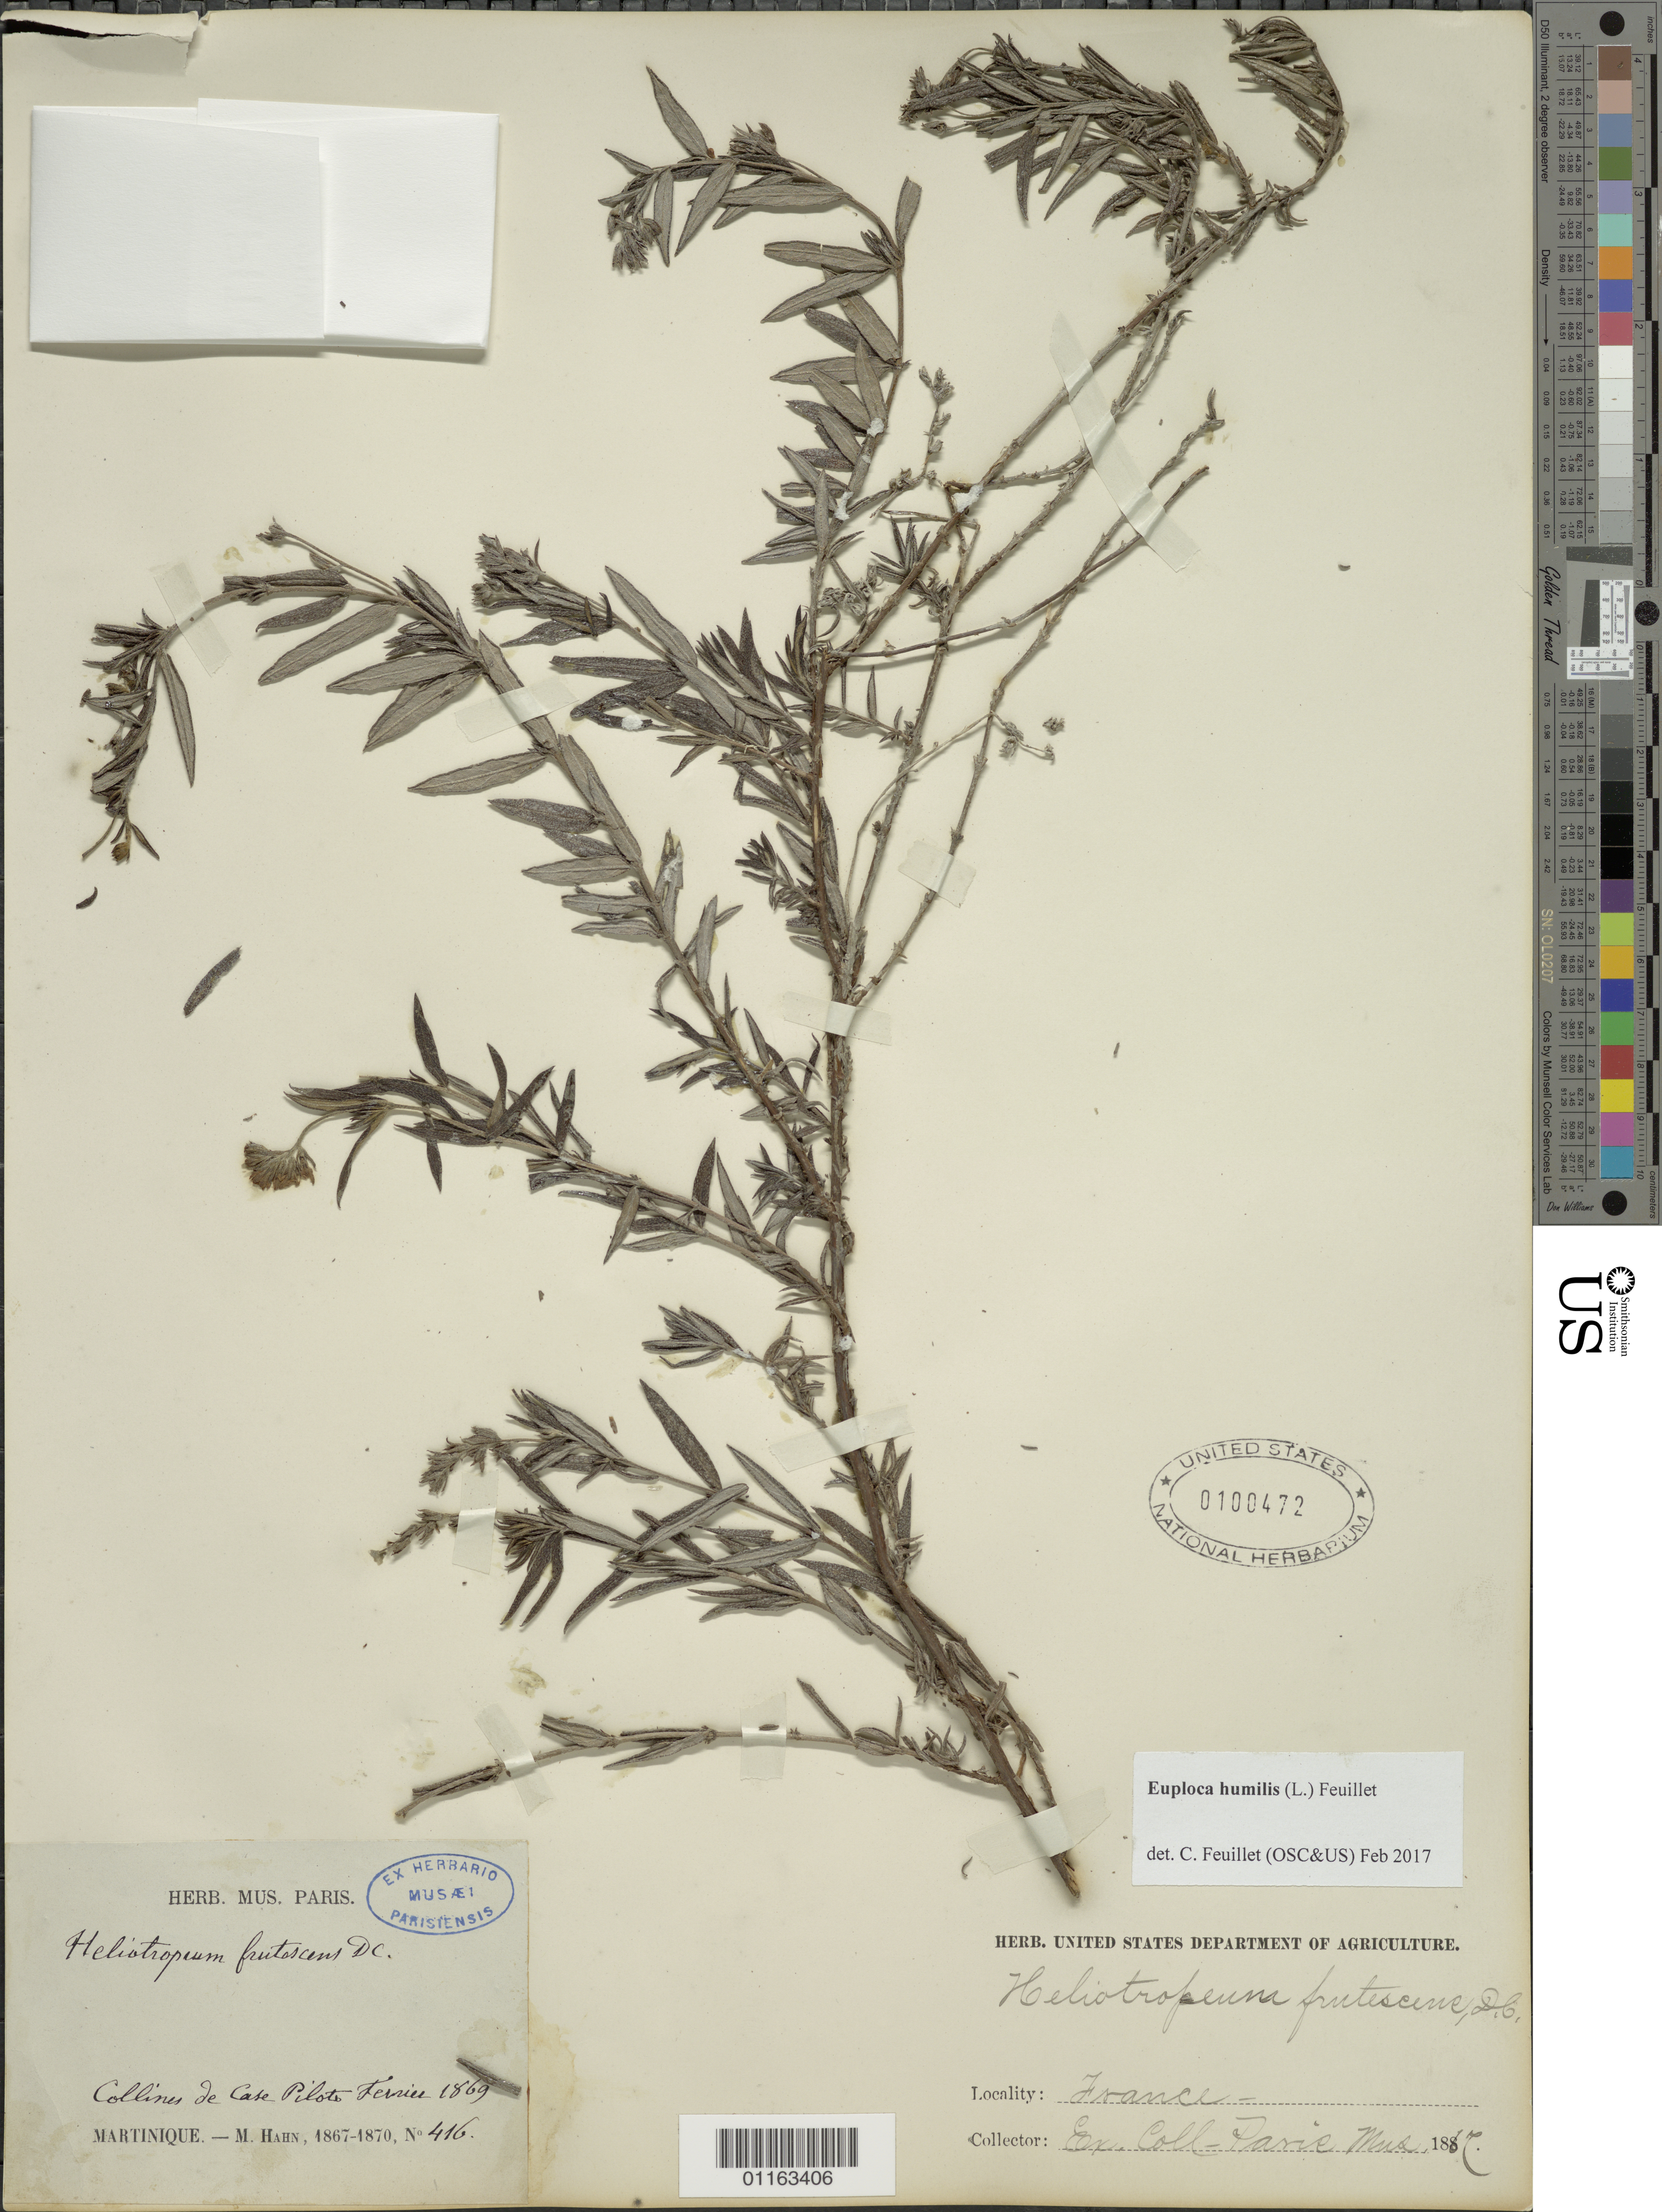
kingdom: Plantae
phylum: Tracheophyta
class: Magnoliopsida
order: Boraginales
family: Heliotropiaceae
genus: Euploca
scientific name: Euploca humilis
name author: (L.) Feuillet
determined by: Feuillet, C.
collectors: M. Hahn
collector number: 416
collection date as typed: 1867 to 1870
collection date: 1867/1870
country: Martinique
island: Martinique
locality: Case Pilote Feiries [?]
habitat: Collines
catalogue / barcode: US 100472